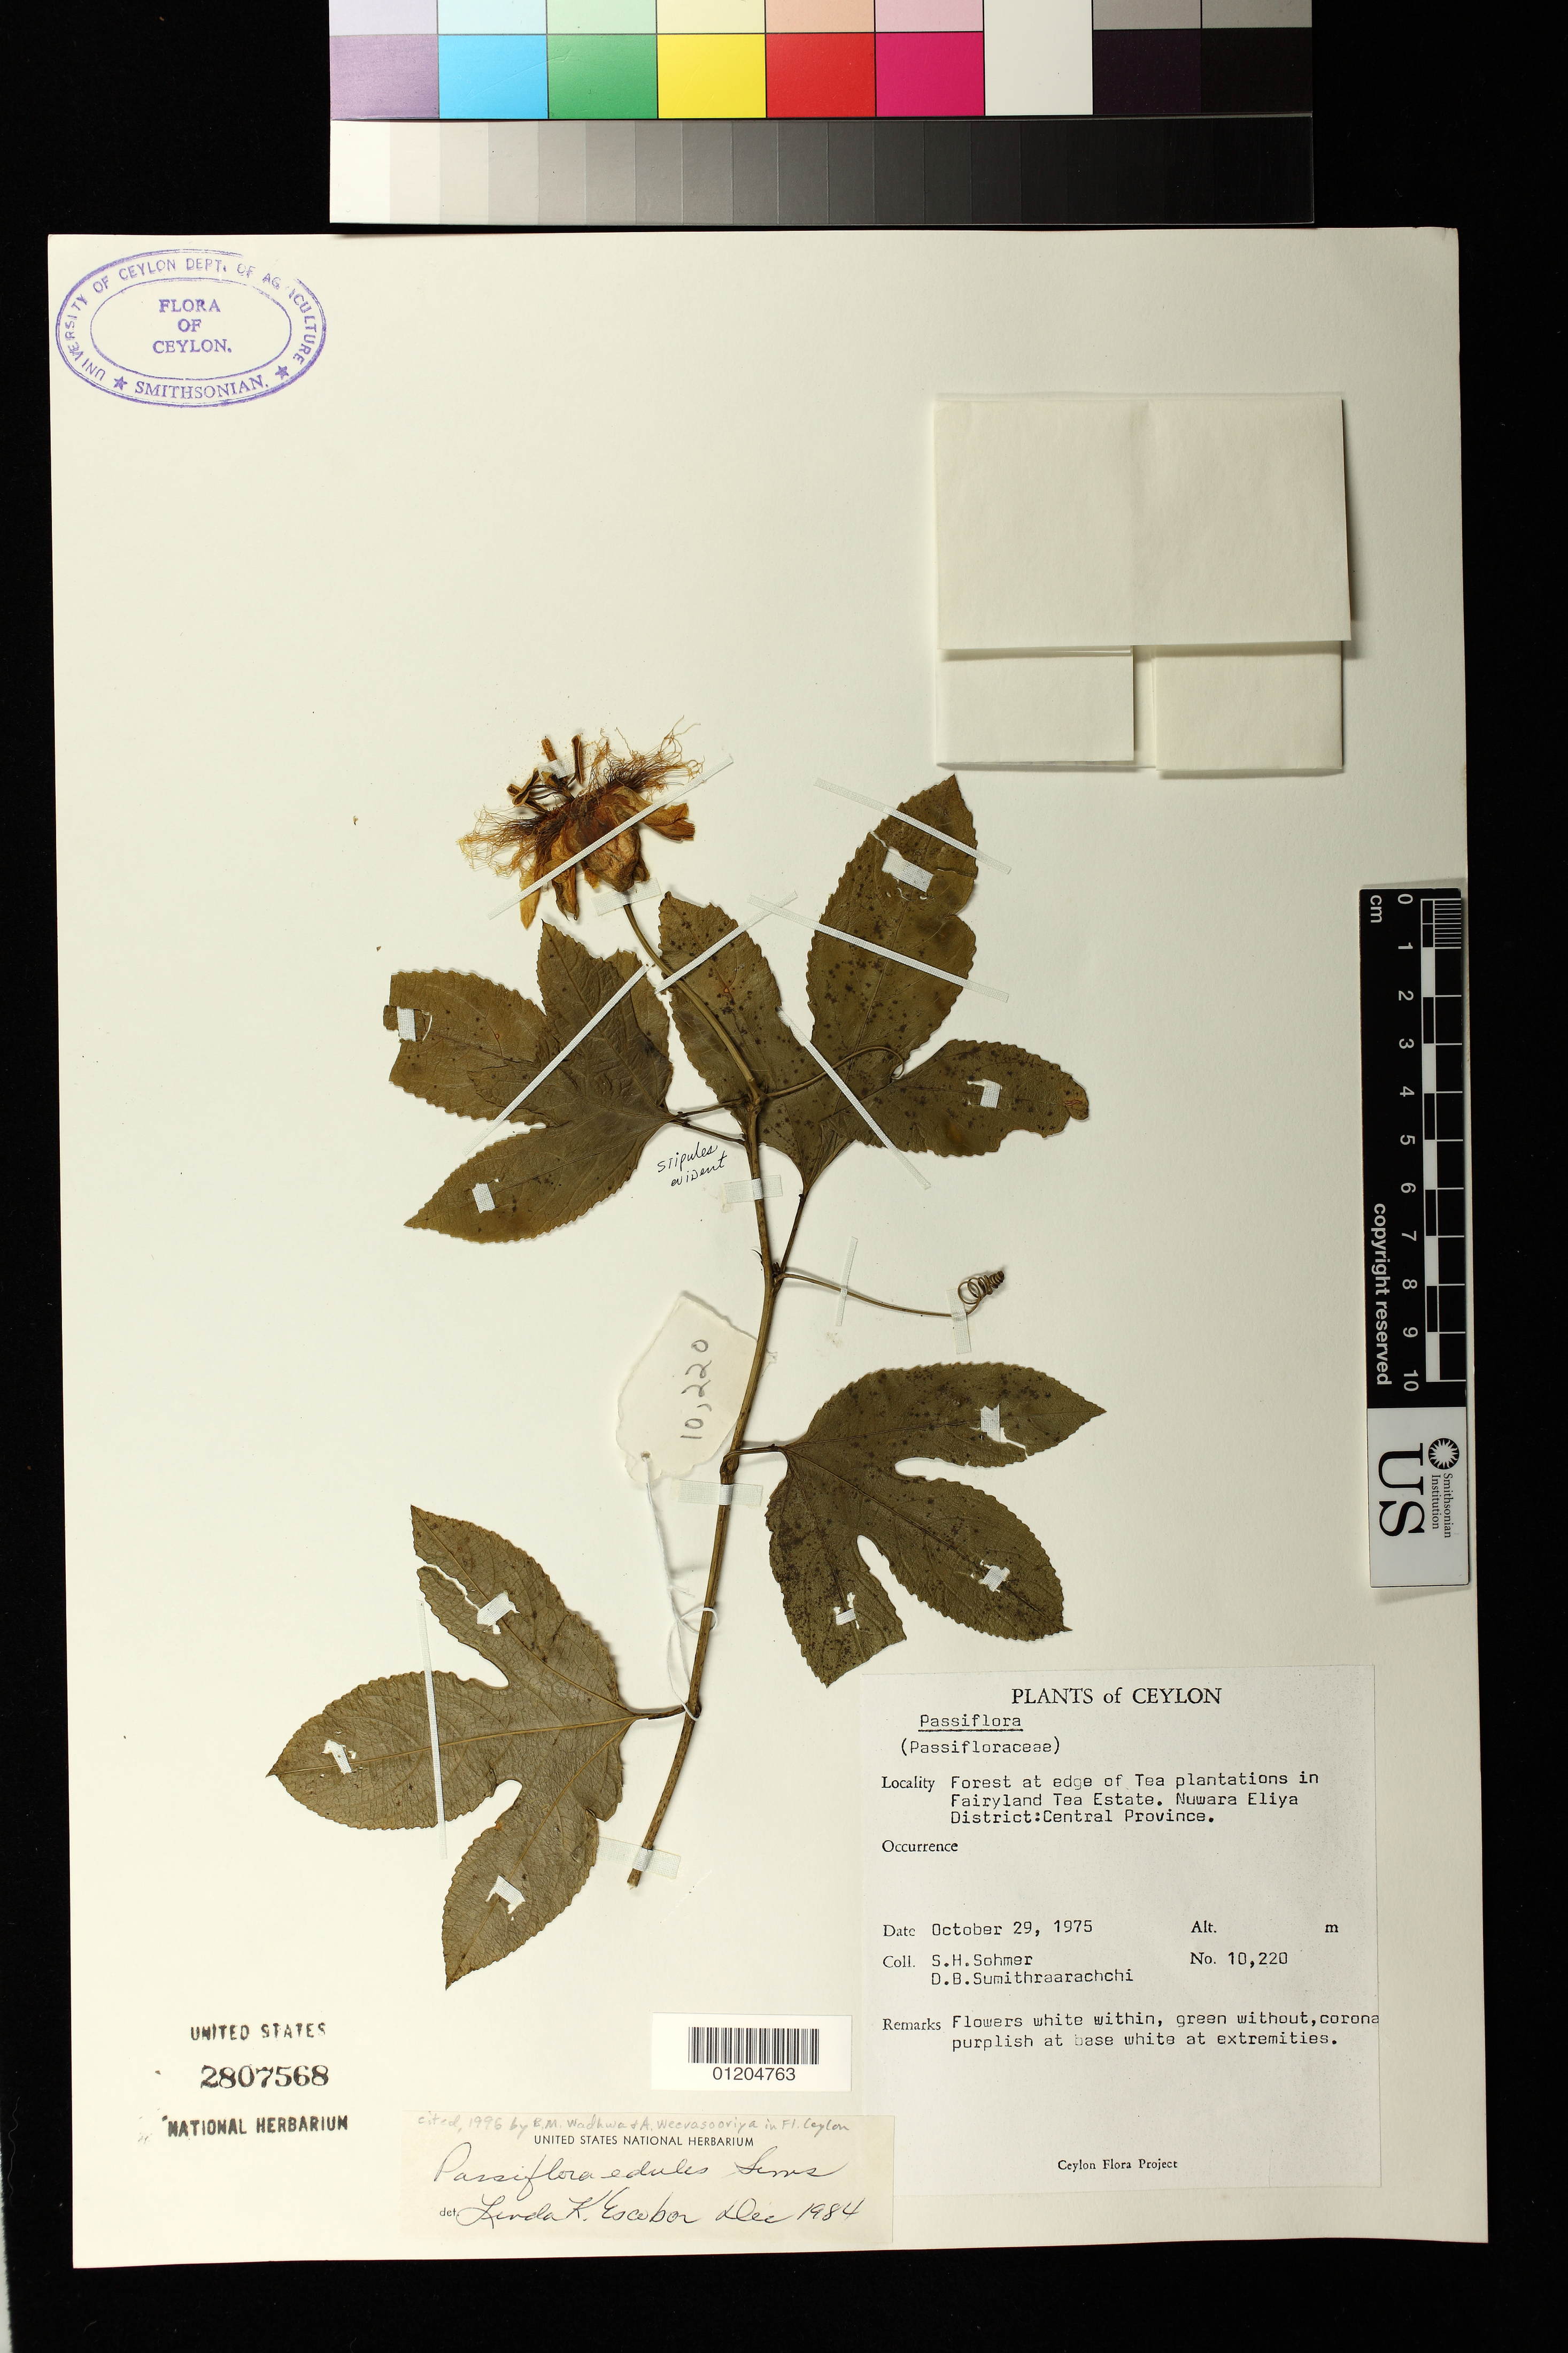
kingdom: Plantae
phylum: Tracheophyta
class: Magnoliopsida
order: Malpighiales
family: Passifloraceae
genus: Passiflora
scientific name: Passiflora edulis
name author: Sims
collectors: S. H. Sohmer & D. B. Sumithraarachchi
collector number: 10220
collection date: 1975-10-29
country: Sri Lanka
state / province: Central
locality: Forest at edge of Tea Plantations in Fairyland Tea Estate. Nuwara Eliya District: Central Province.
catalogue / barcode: US 2807568